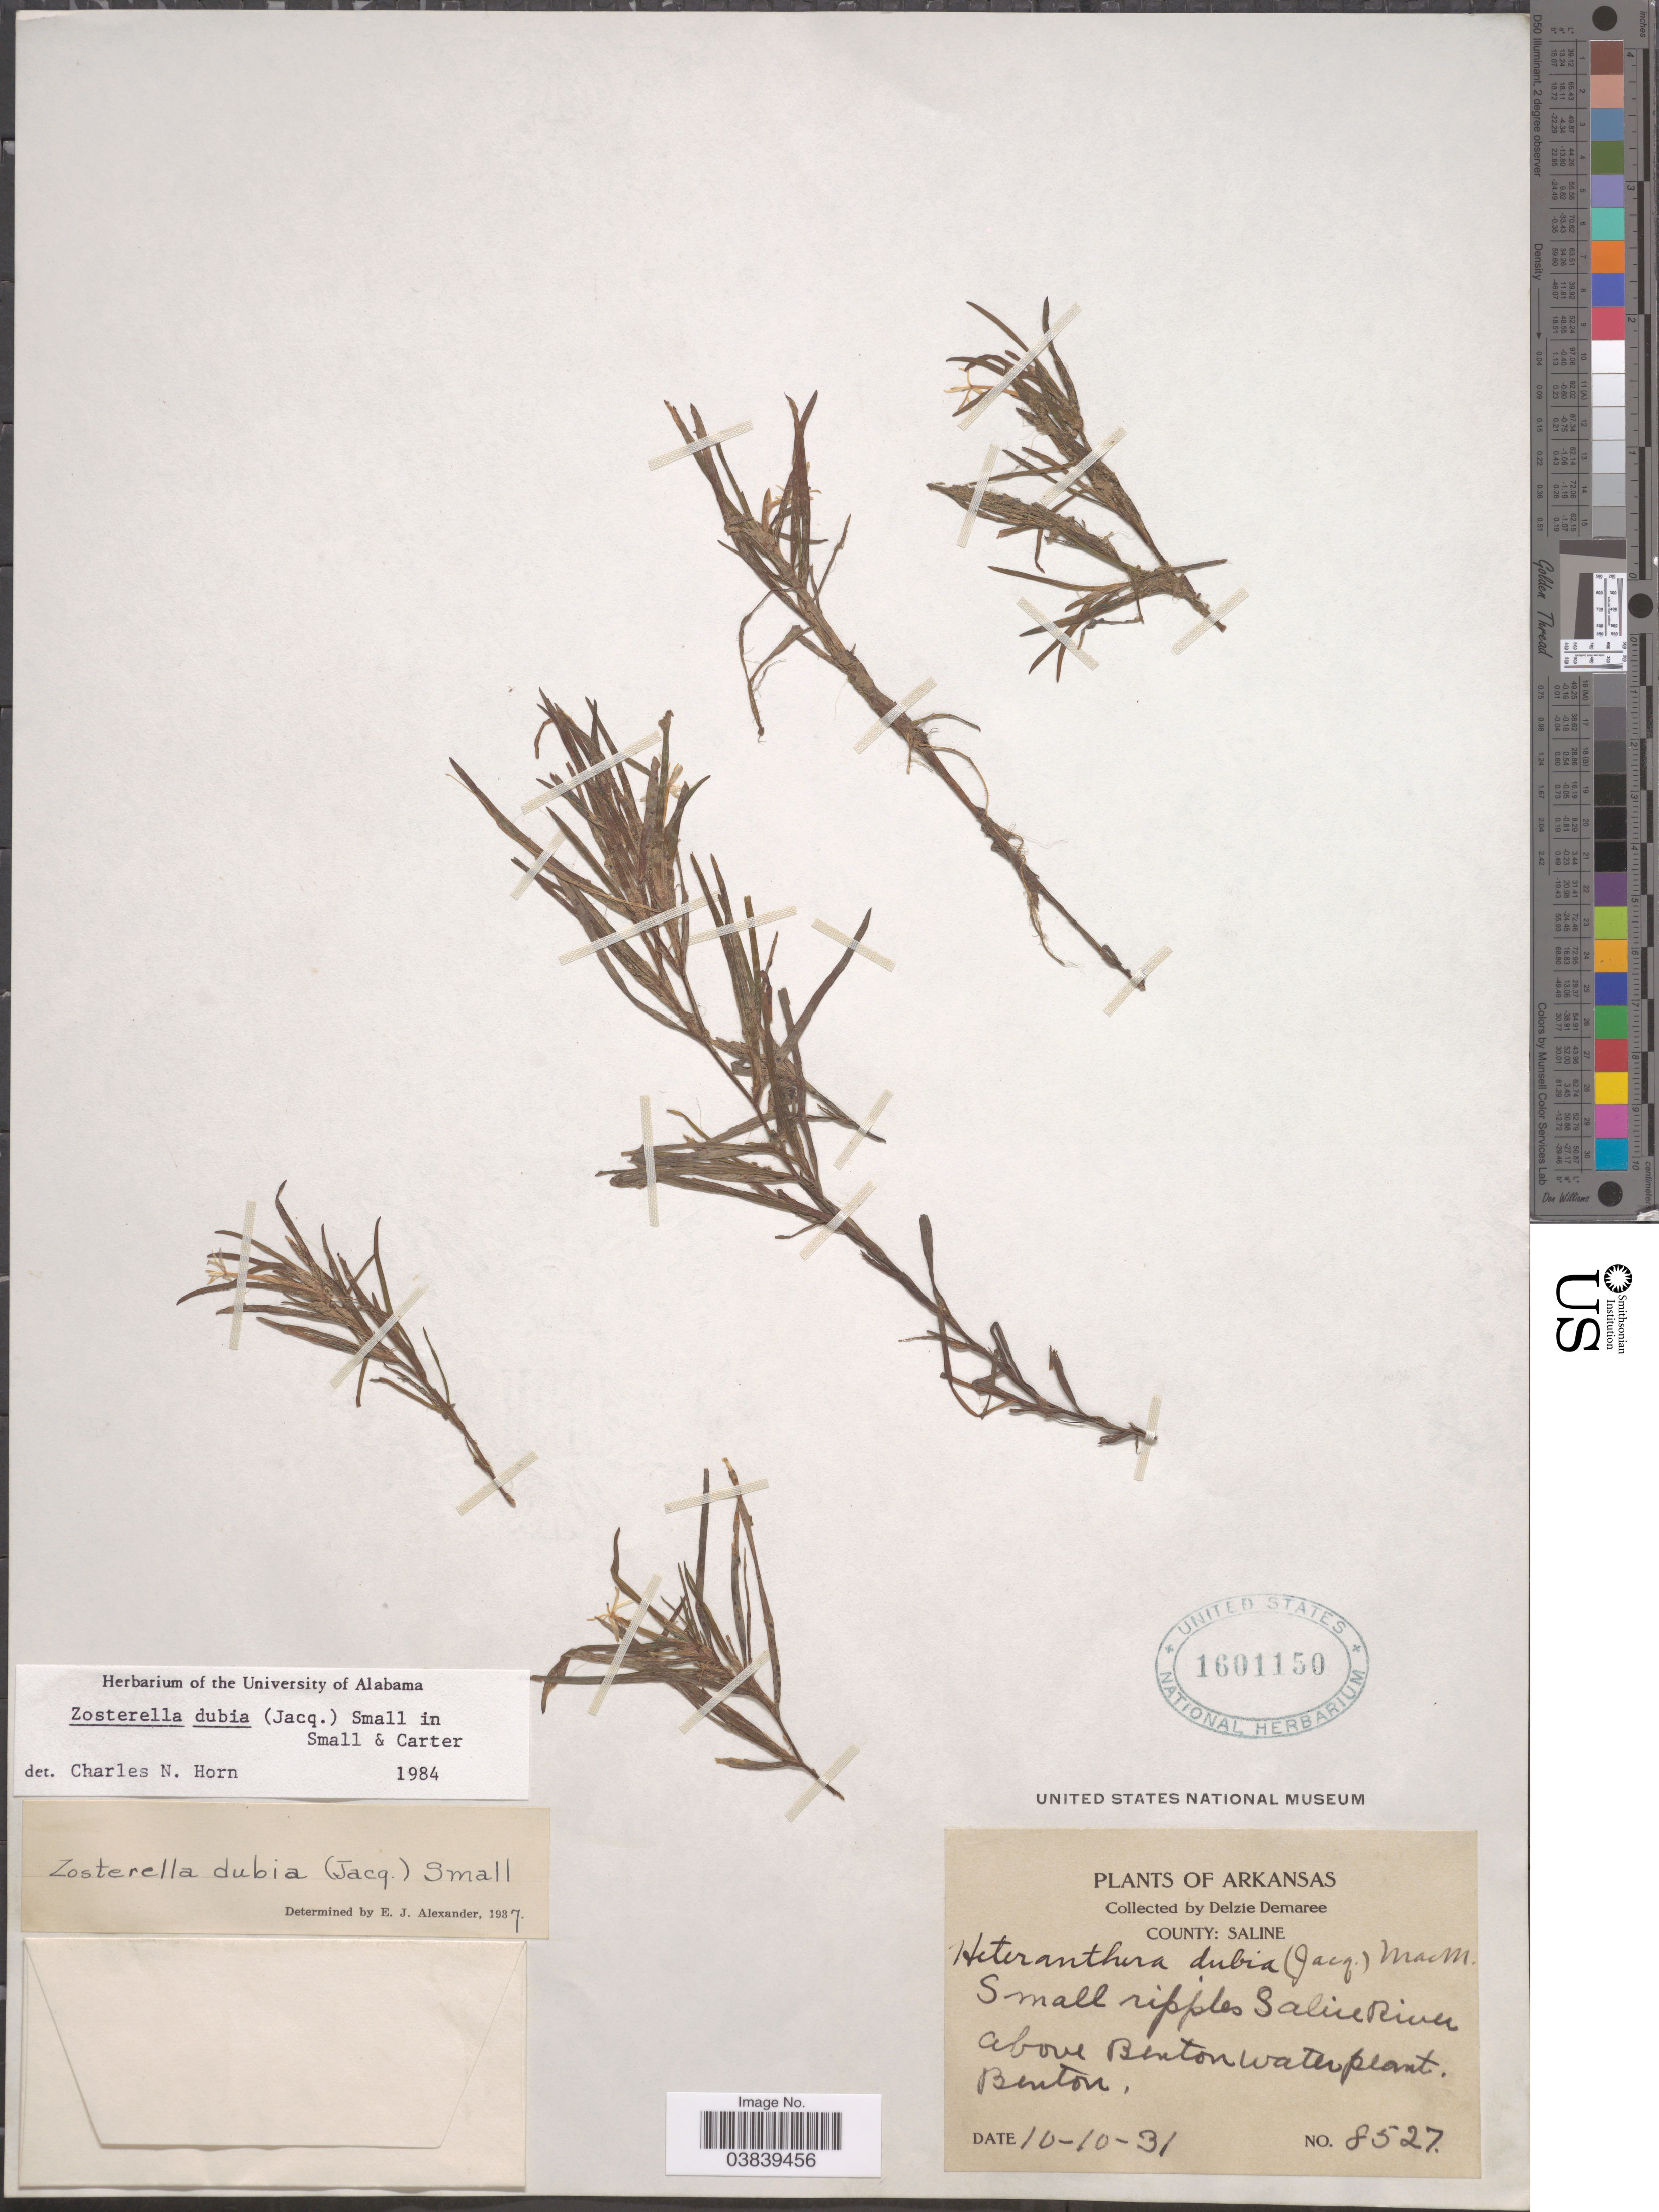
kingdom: Plantae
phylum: Tracheophyta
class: Liliopsida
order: Commelinales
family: Pontederiaceae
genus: Heteranthera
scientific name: Heteranthera dubia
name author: (Jacq.) MacMill.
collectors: D. Demaree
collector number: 8527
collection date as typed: Transcribed d/m/y: 10/10/31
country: United States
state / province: Arkansas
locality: County: Saline. Saline River above Benton Water plant. Benton.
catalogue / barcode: US 1601150